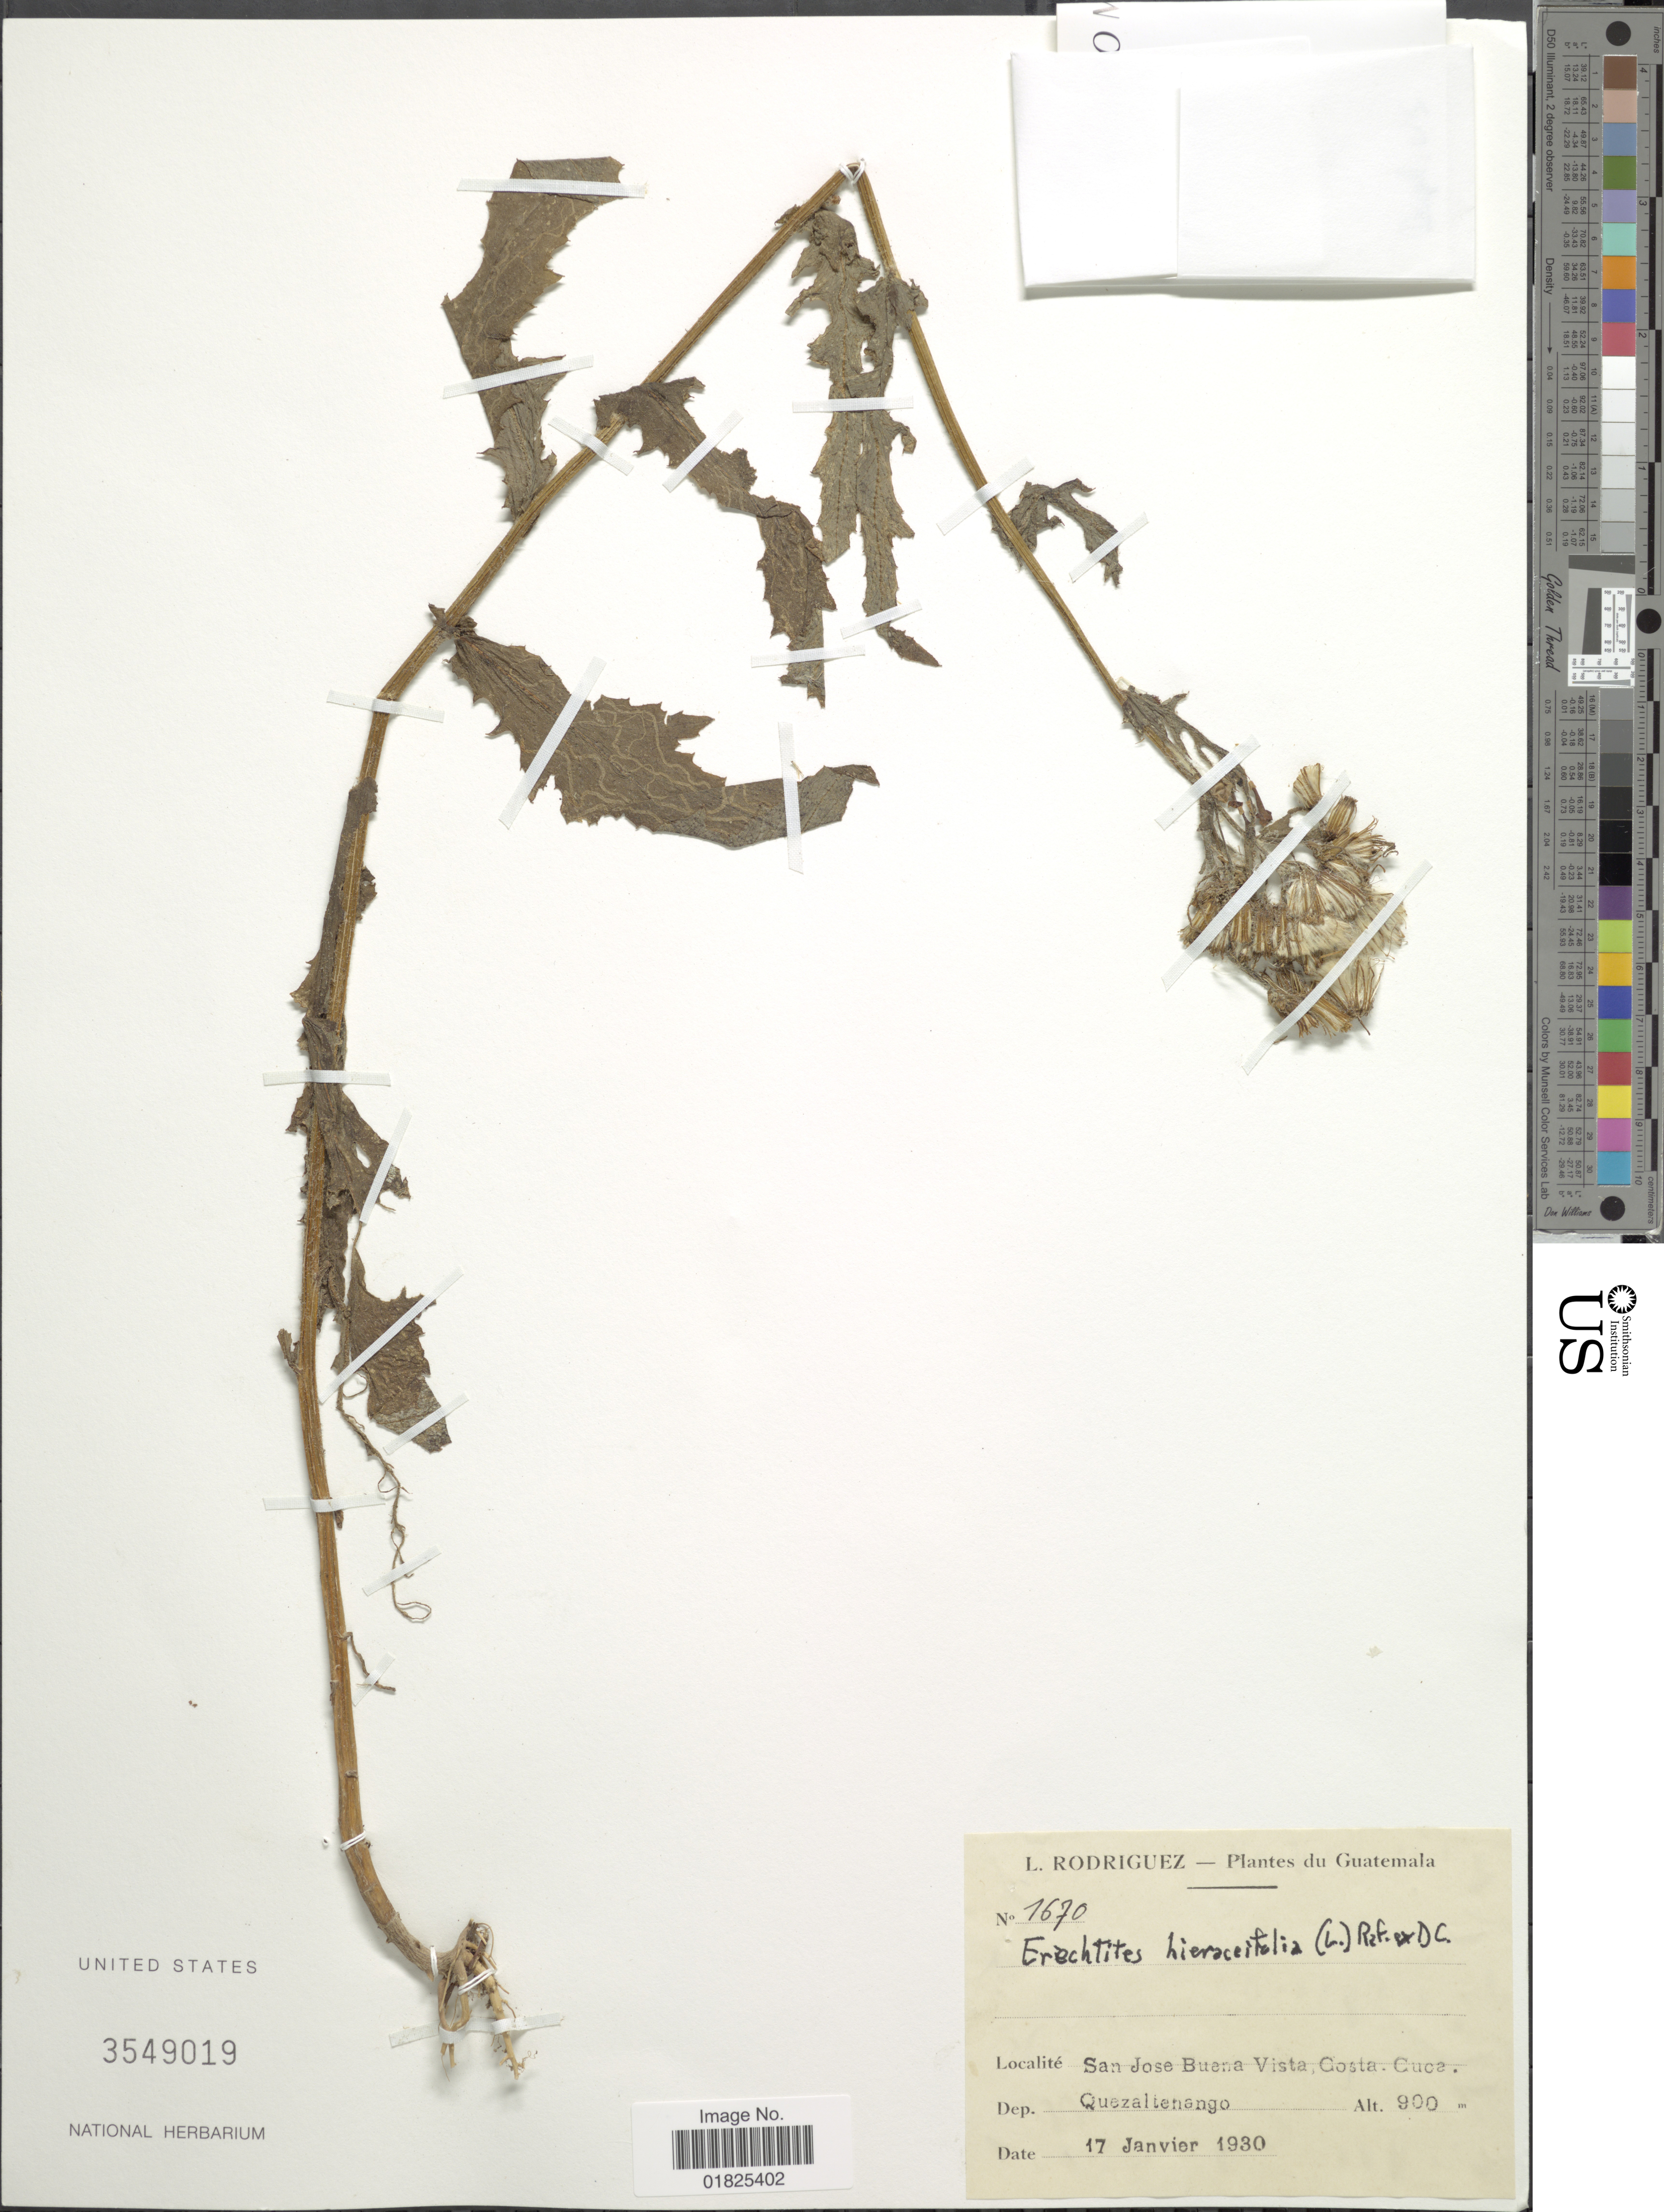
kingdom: Plantae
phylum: Tracheophyta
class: Magnoliopsida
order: Asterales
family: Asteraceae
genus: Erechtites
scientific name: Erechtites hieraciifolius var. cacaliodes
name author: (Fisch. ex Spreng.) Less. ex Griseb.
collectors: L. Rodriguez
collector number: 1670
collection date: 1930-01-17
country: Guatemala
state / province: Quetzaltenango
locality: San Jose Buena Vista, Costa Cuca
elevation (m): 900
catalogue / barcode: US 3549019